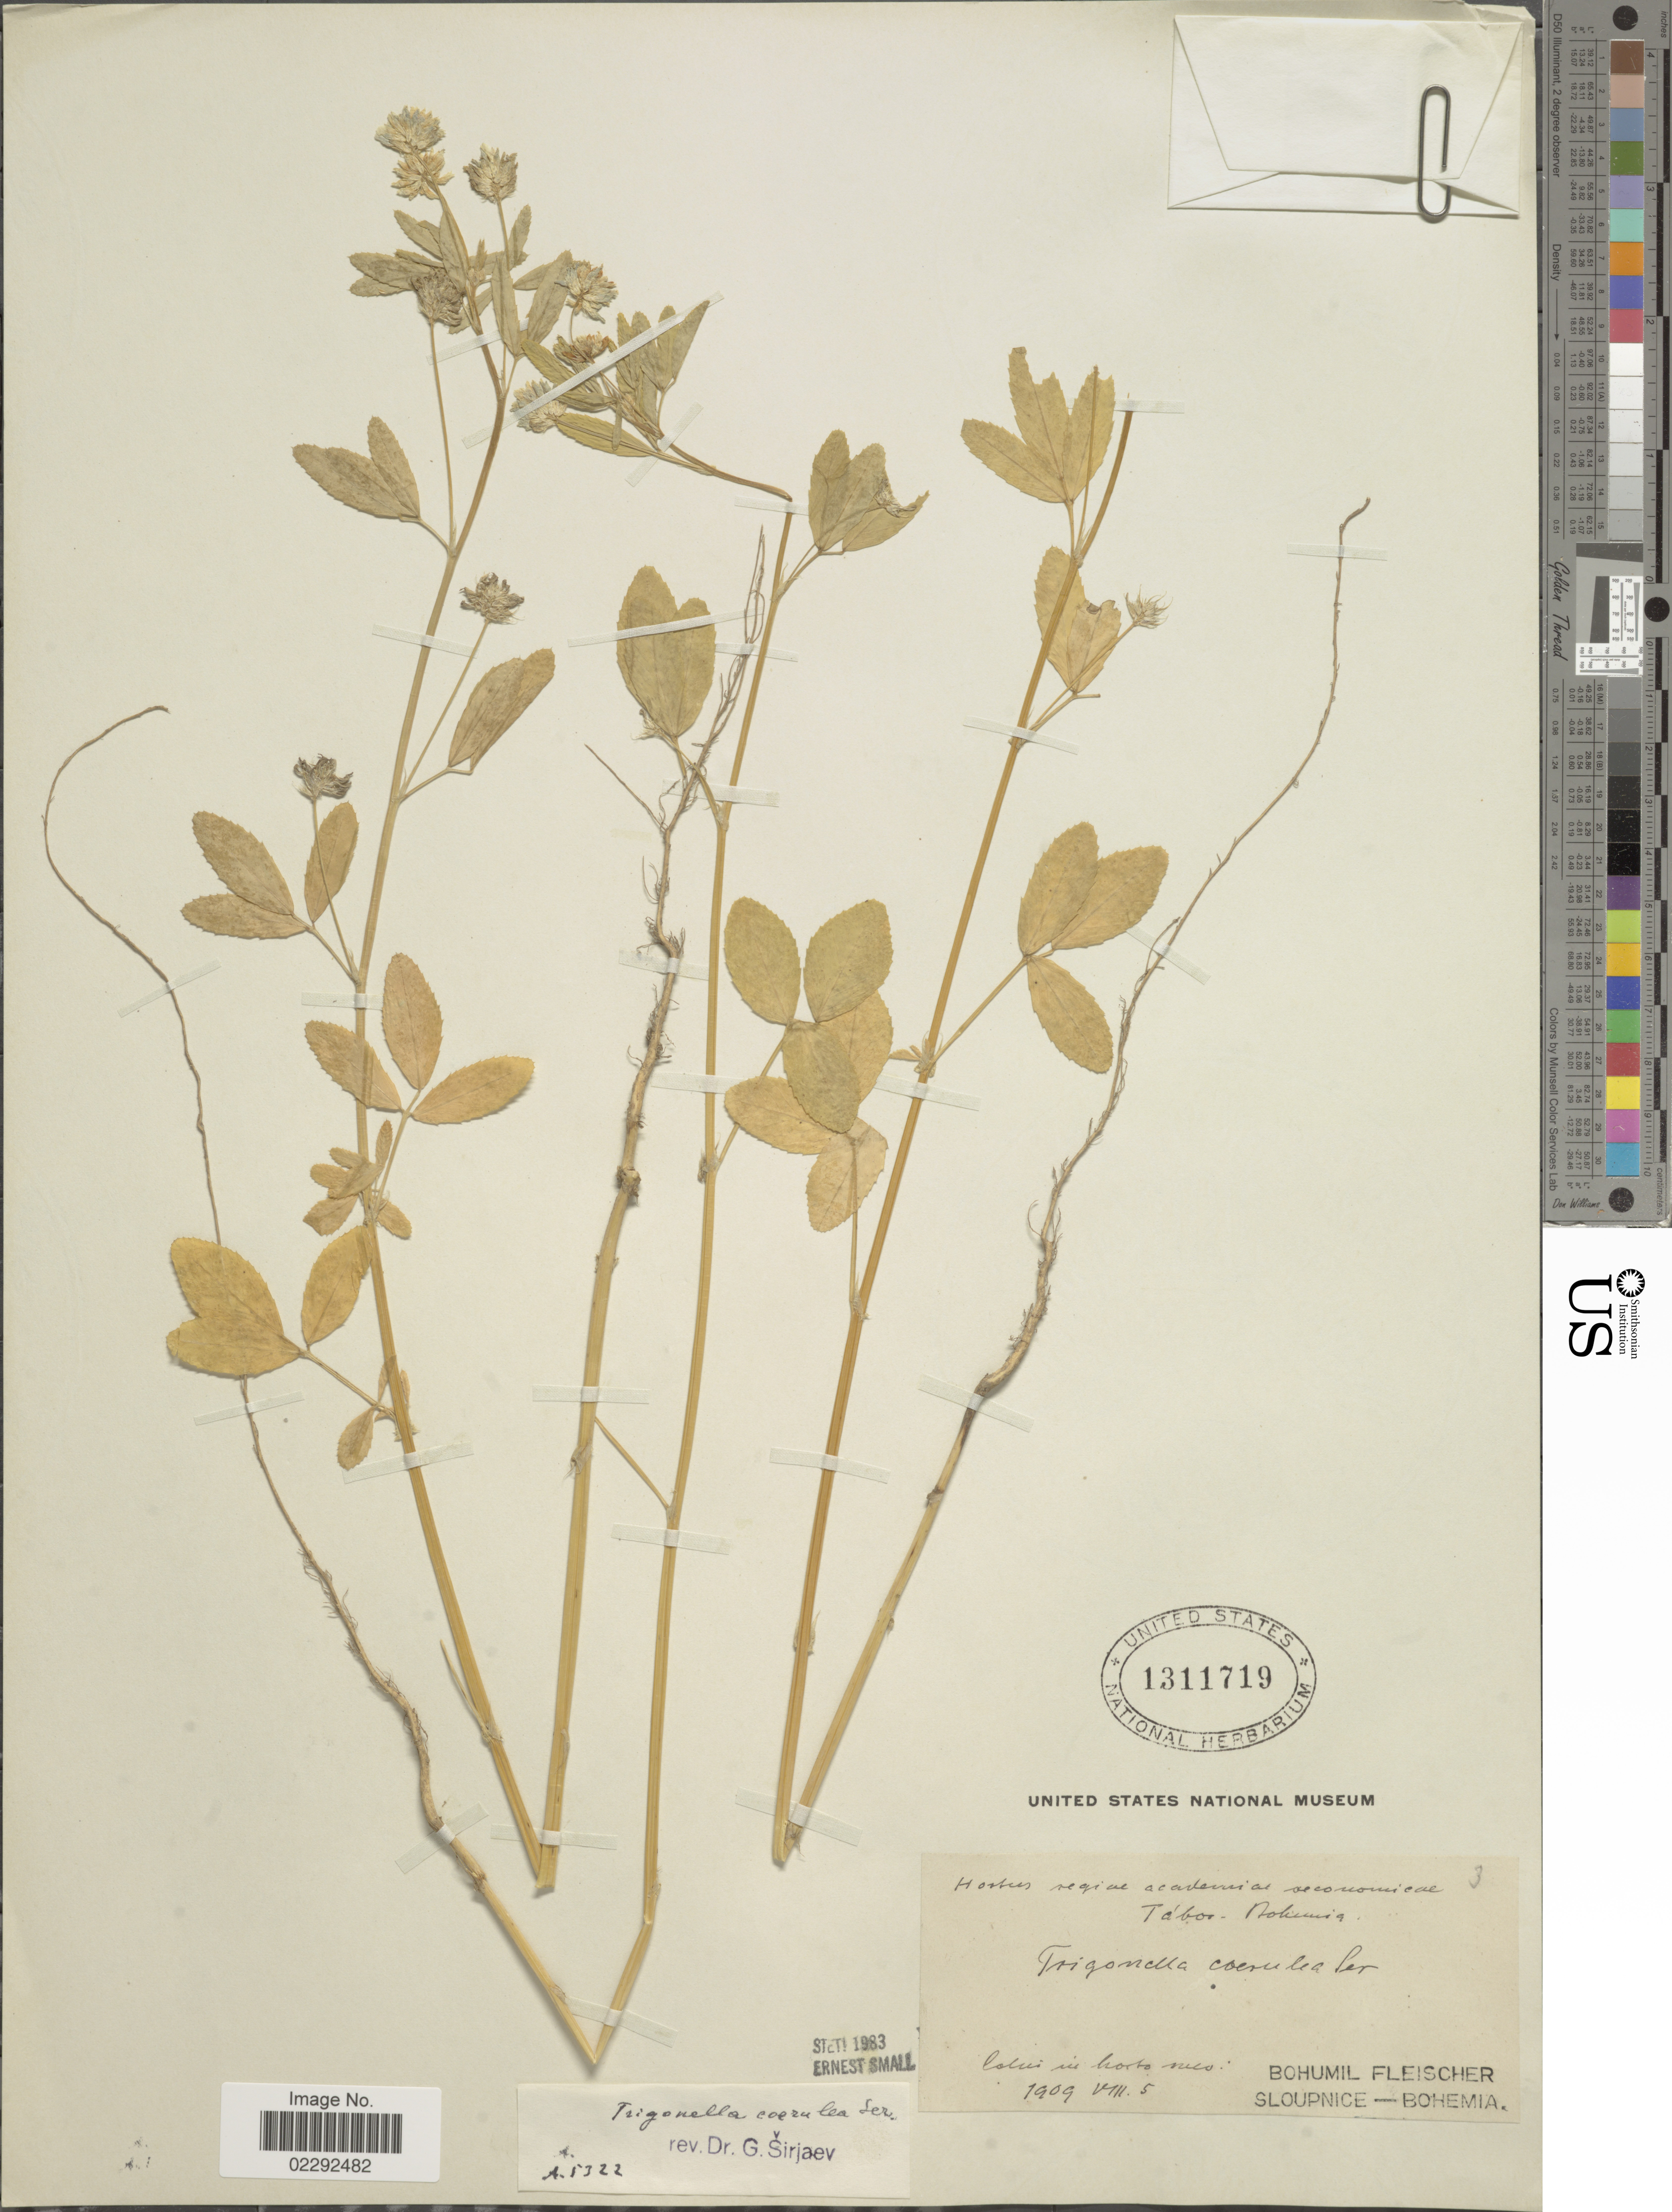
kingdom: Plantae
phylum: Tracheophyta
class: Magnoliopsida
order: Fabales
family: Fabaceae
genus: Trigonella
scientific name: Trigonella coerulea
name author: (Desr.) Ser.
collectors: B. Fleischer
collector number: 3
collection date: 1909-08-05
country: Czechia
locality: Tabor. Nokiuimia [unsure placement]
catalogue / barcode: US 1311719